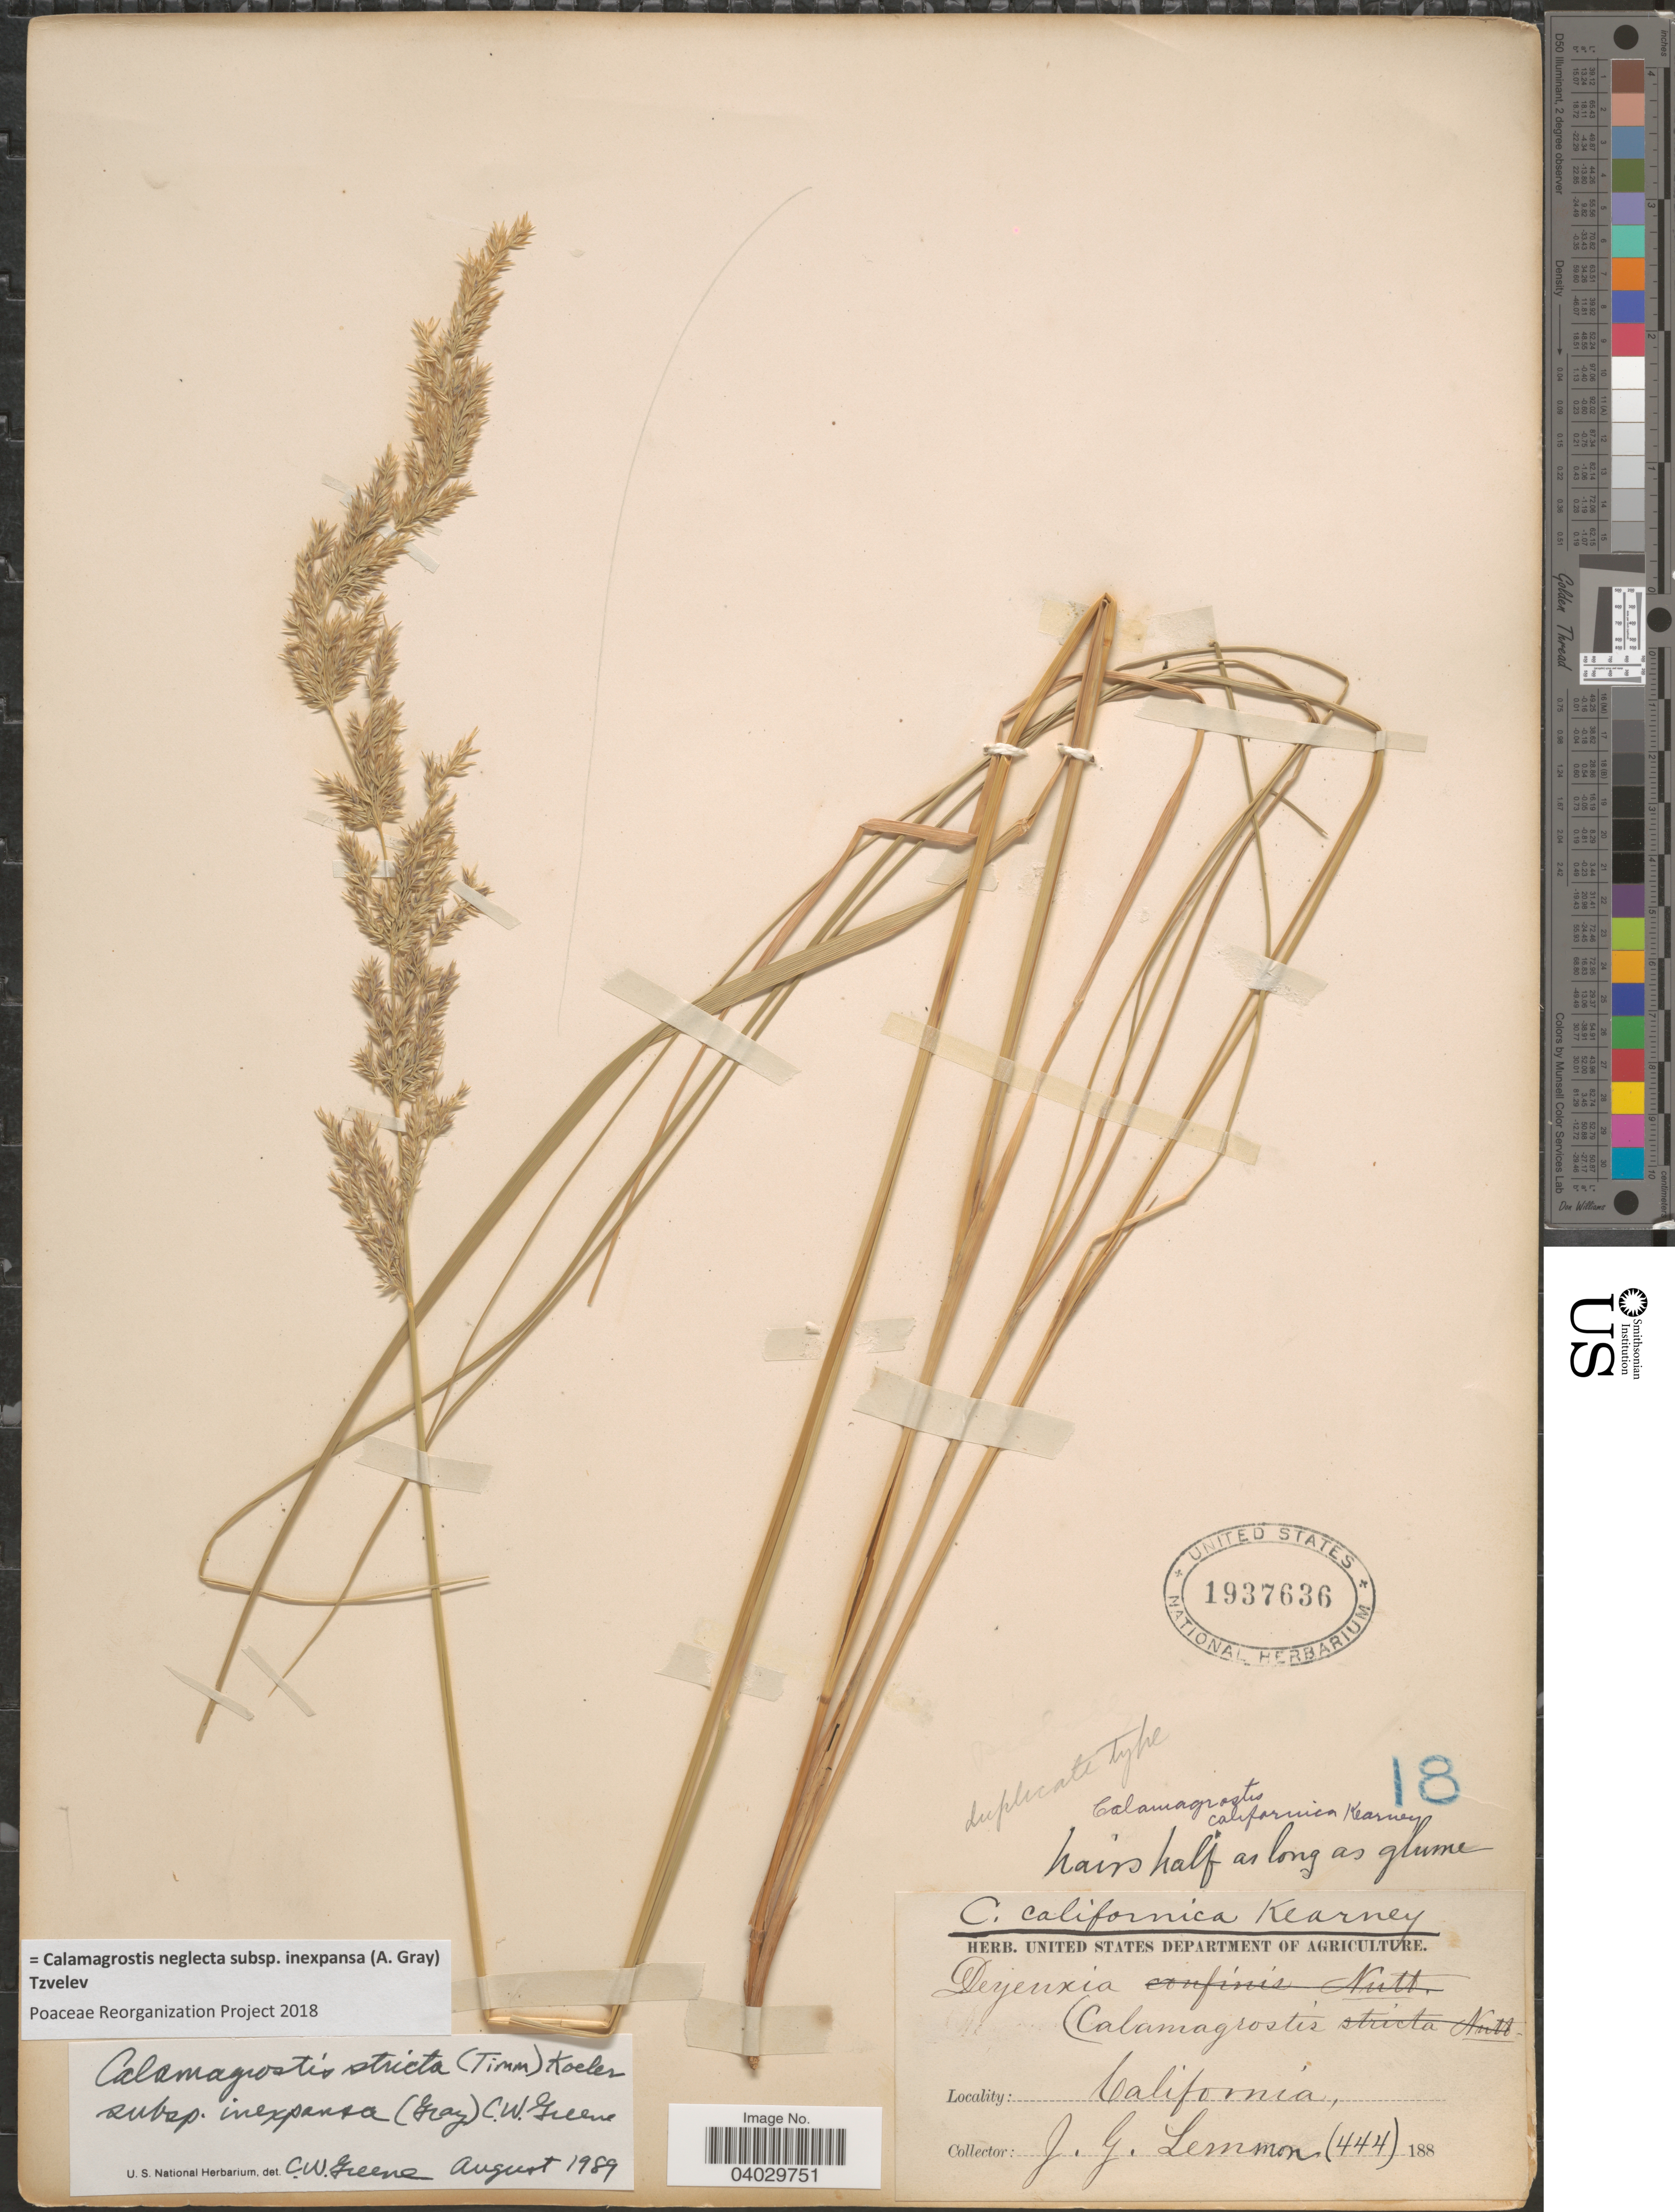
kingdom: Plantae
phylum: Tracheophyta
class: Liliopsida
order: Poales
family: Poaceae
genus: Calamagrostis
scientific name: Calamagrostis neglecta subsp. inexpansa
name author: (A. Gray) Tzvelev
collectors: J. Lemmon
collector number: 444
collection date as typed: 188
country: United States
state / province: California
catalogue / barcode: US 1937636